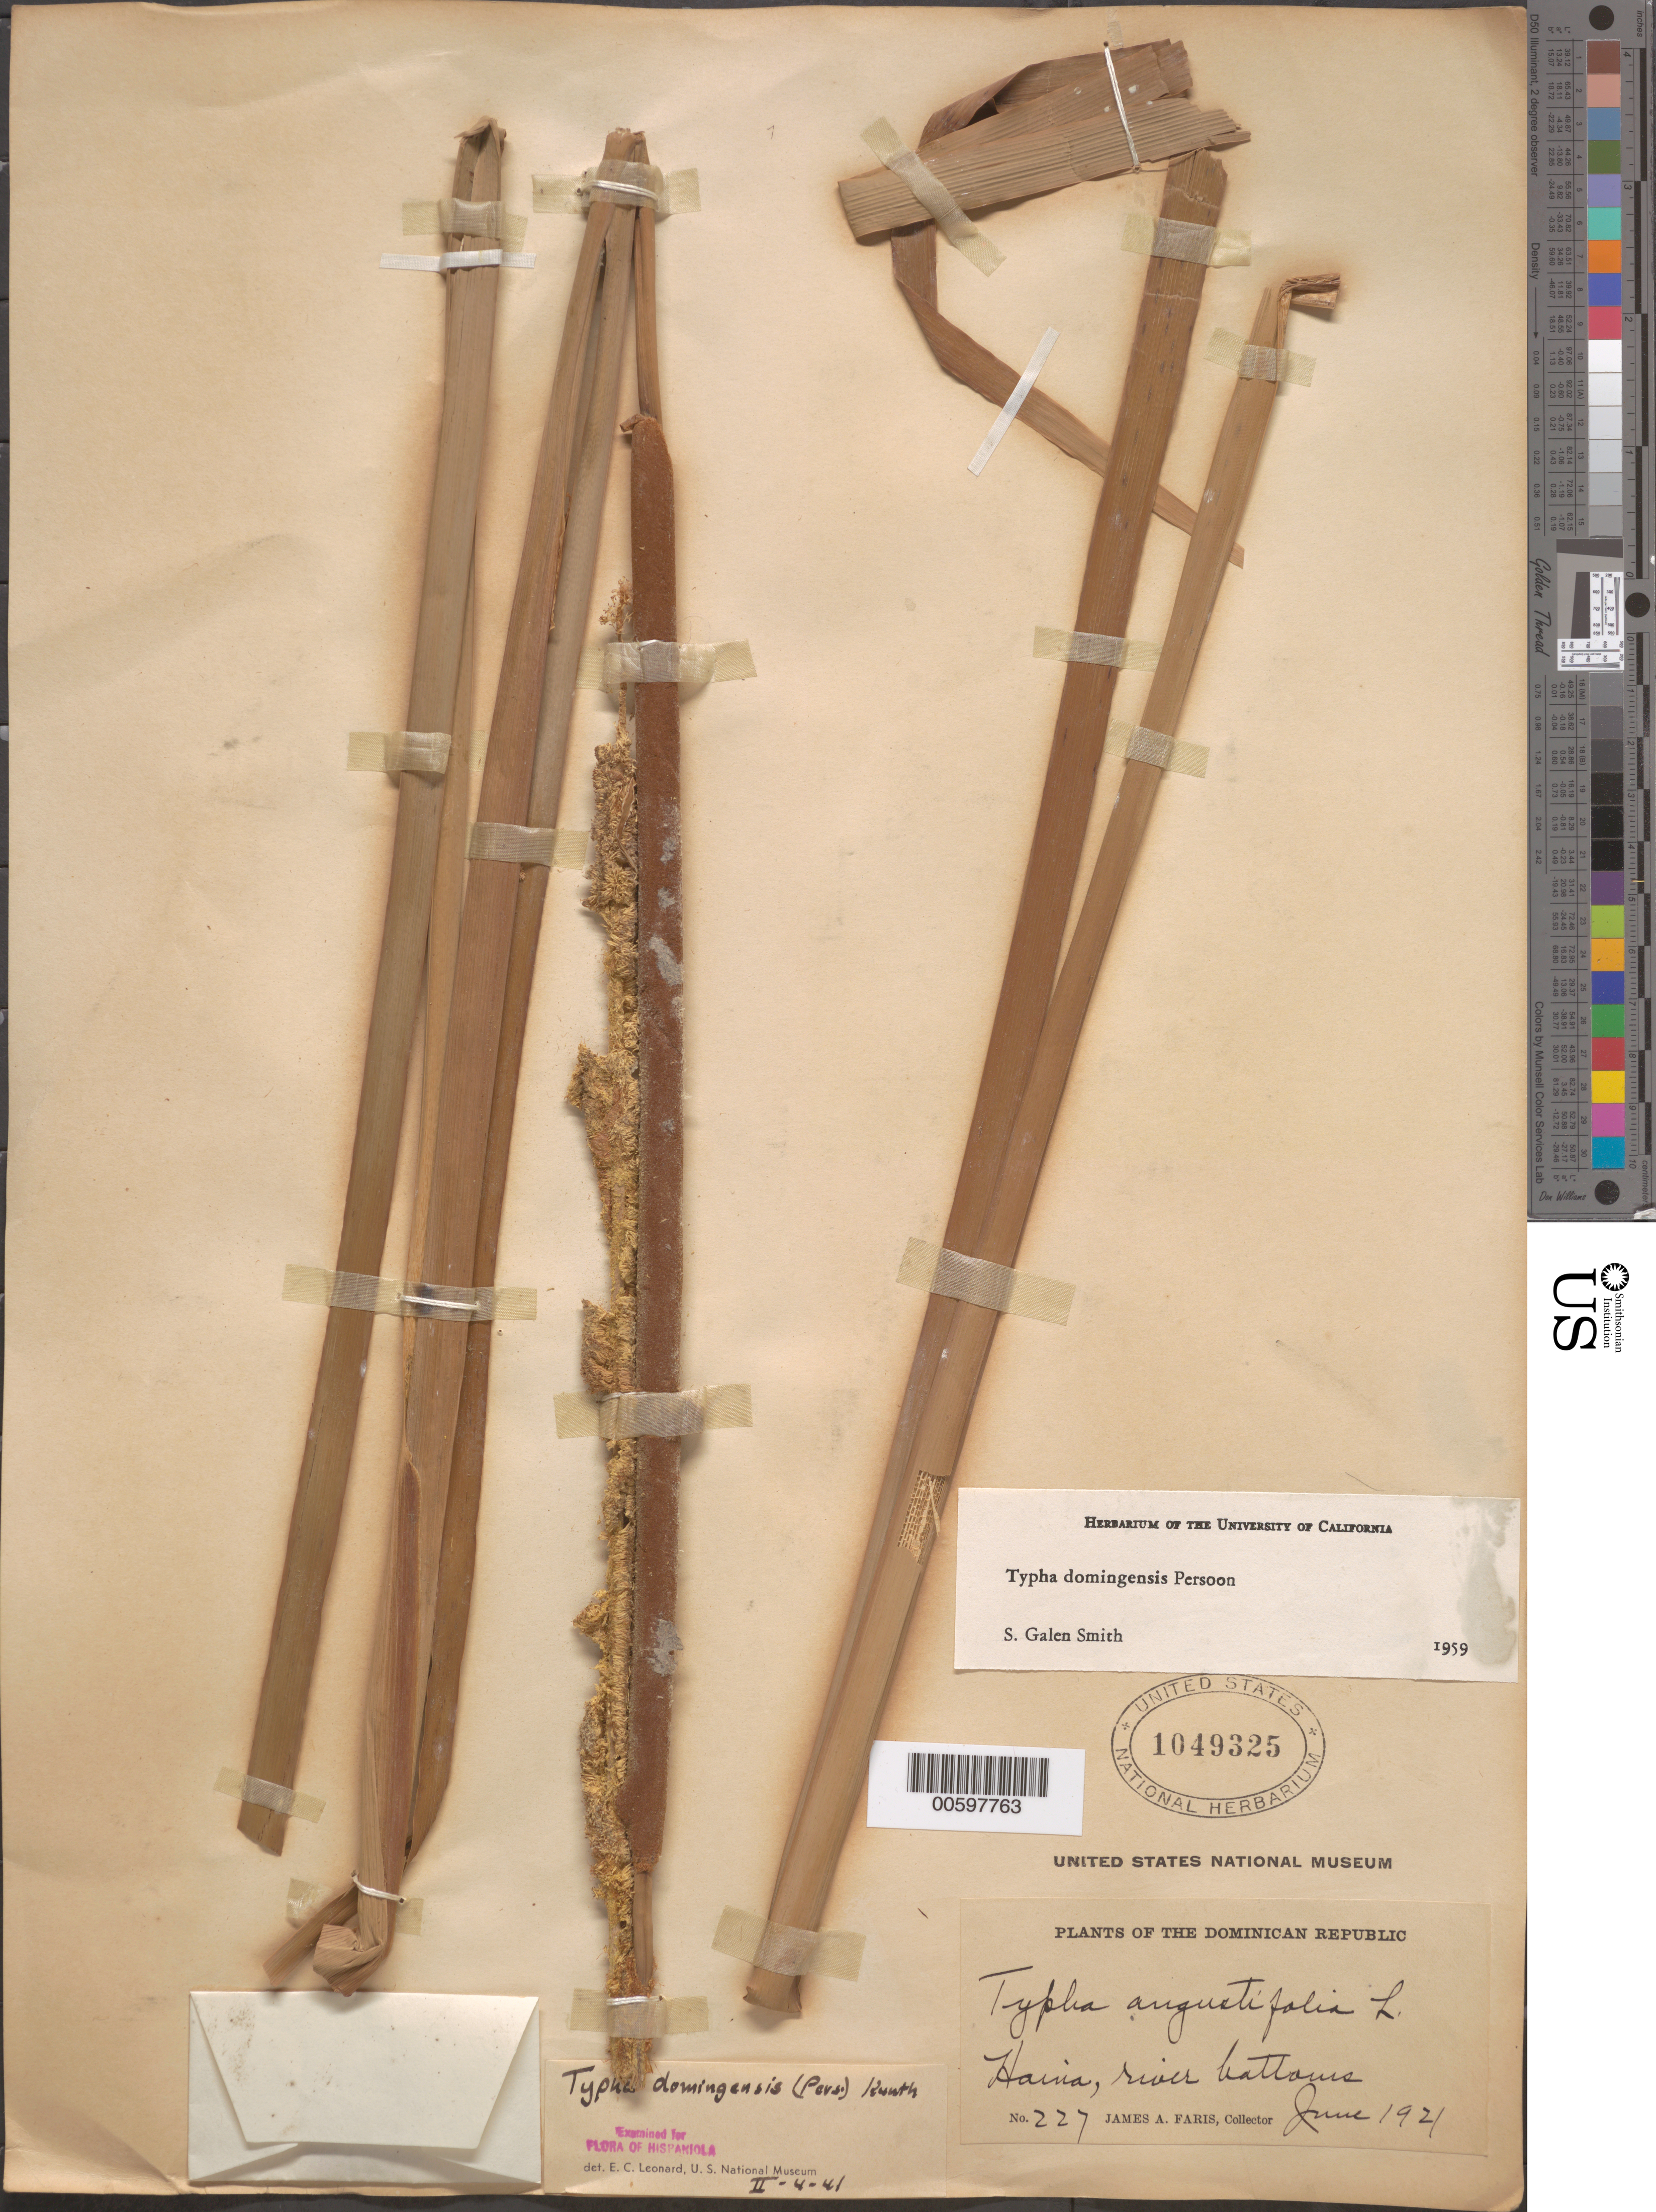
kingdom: Plantae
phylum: Tracheophyta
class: Liliopsida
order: Poales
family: Typhaceae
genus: Typha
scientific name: Typha domingensis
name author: Pers.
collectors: J. Faris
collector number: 227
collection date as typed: Jun 1921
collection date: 1921-06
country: Dominican Republic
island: Hispaniola Island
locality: Haina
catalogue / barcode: US 1049325